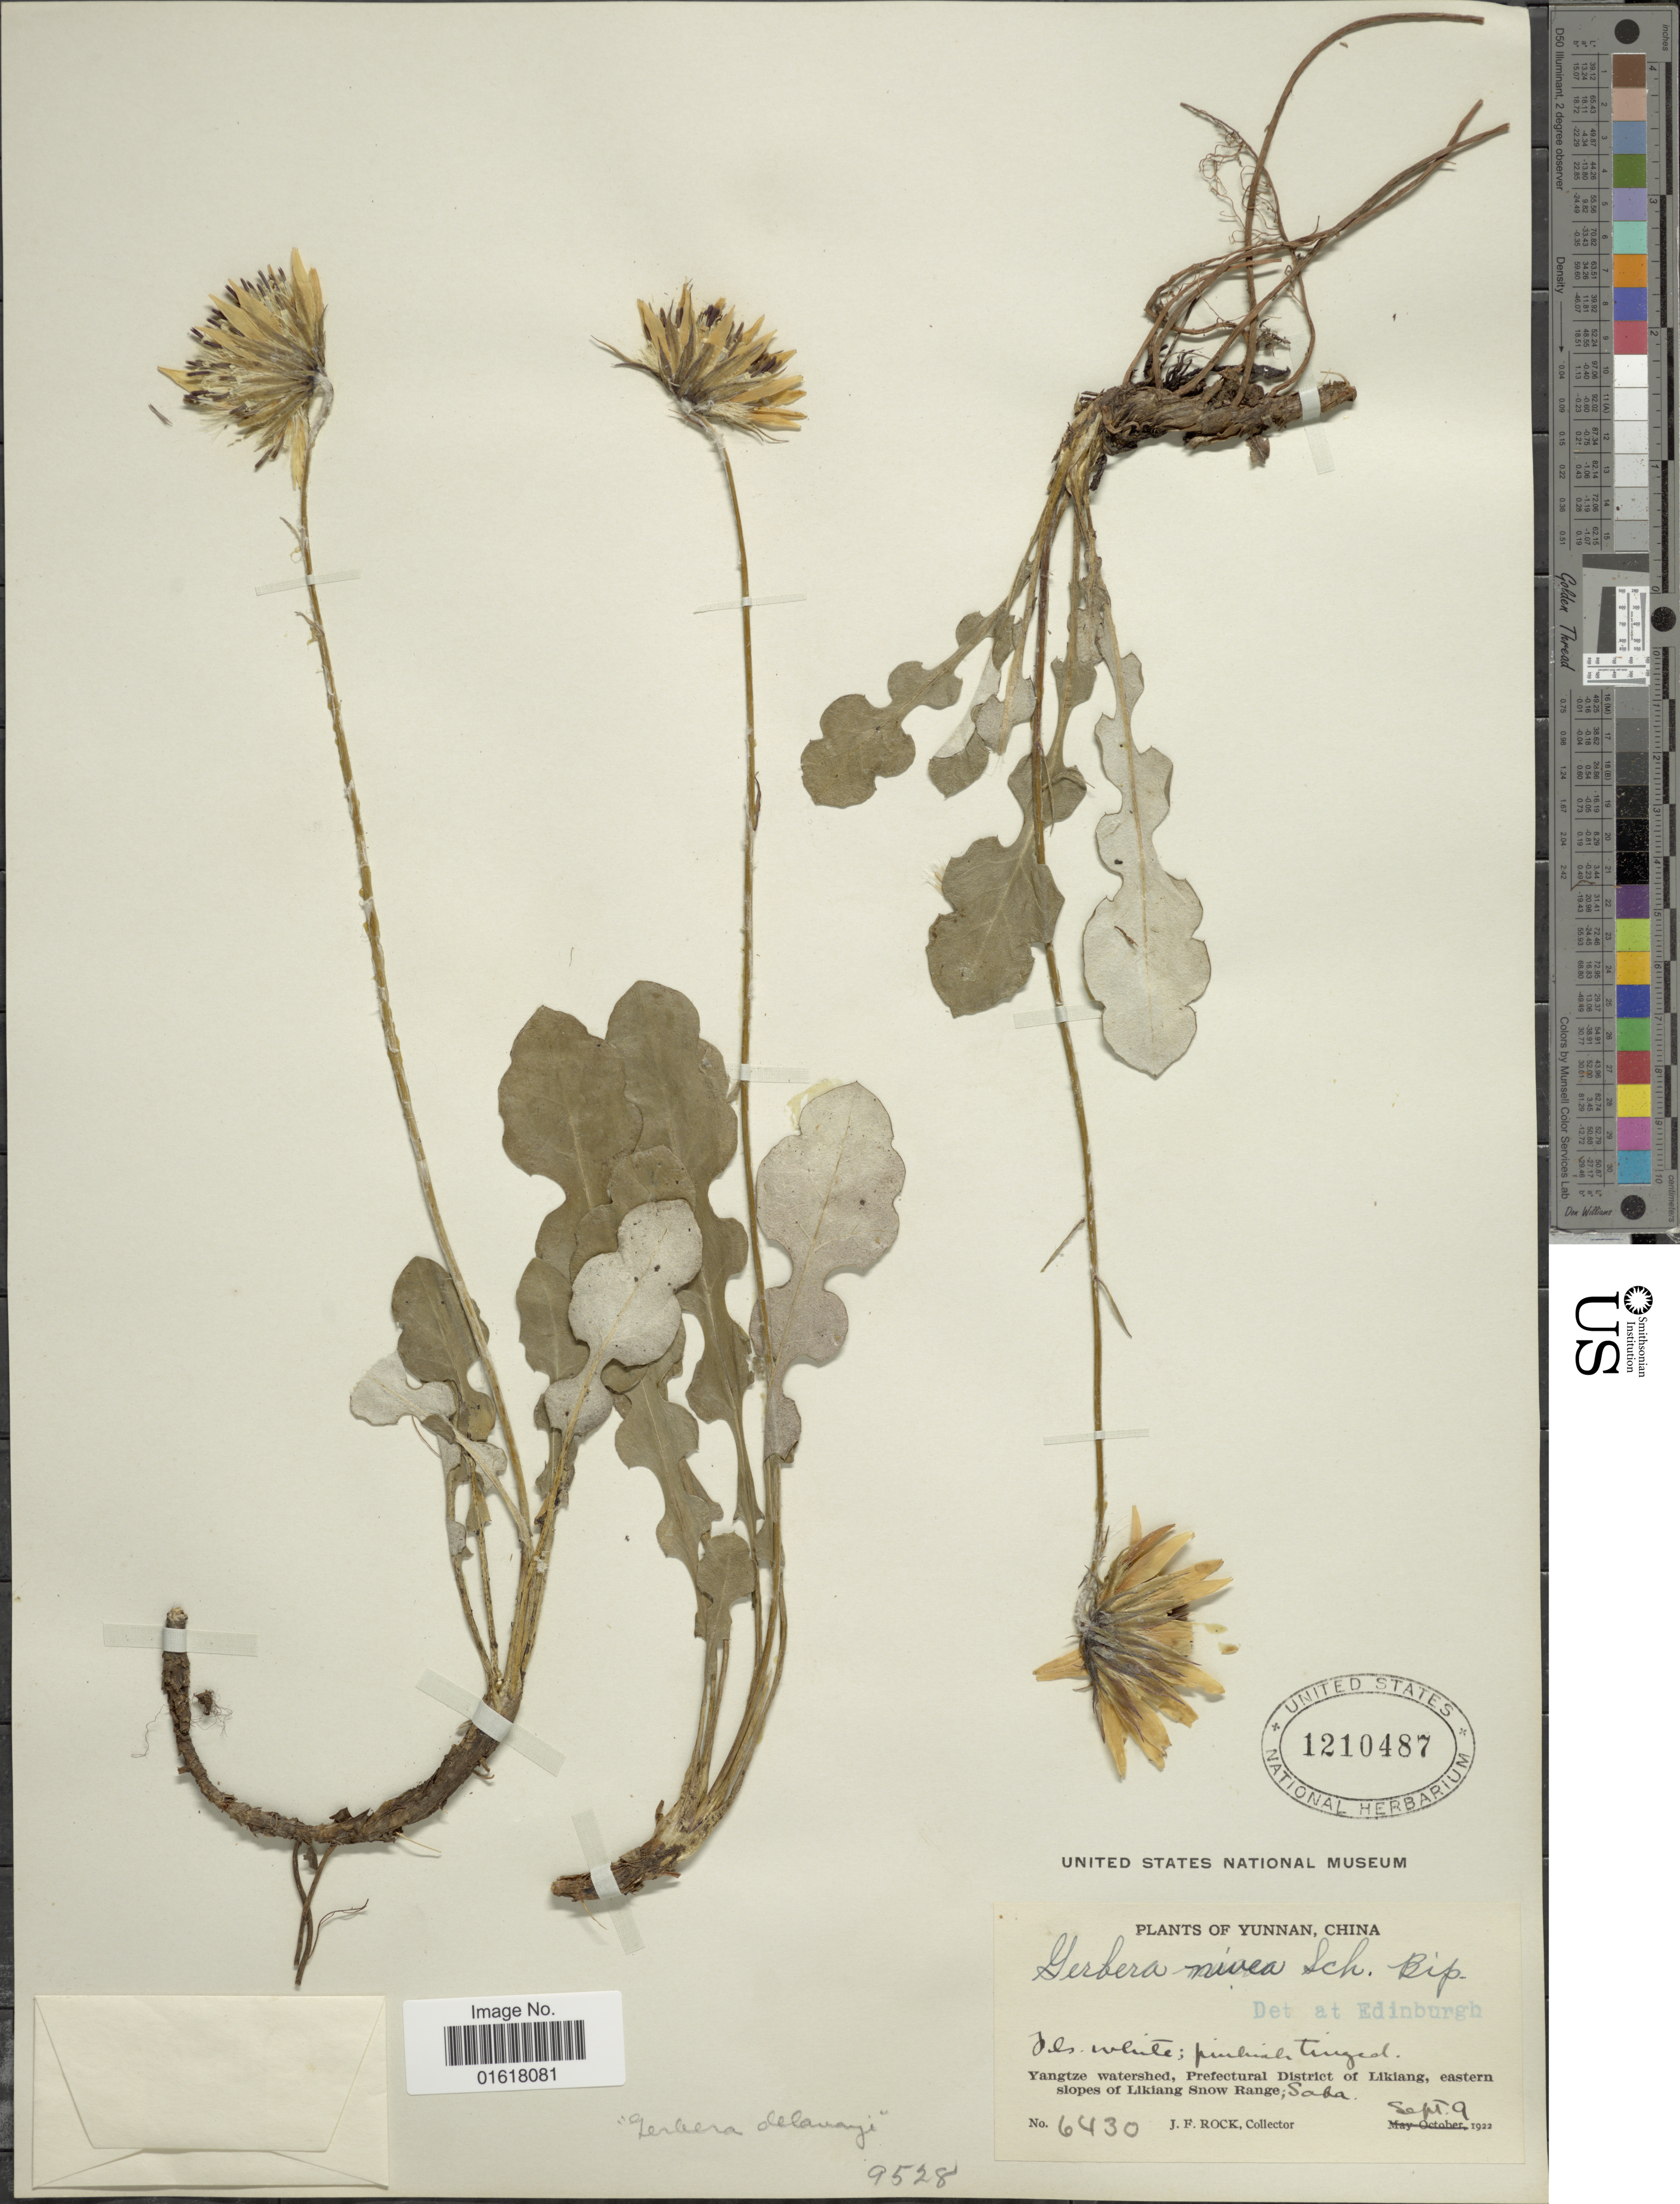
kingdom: Plantae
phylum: Tracheophyta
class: Magnoliopsida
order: Asterales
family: Asteraceae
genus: Gerbera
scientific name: Gerbera nivea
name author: (DC.) Sch. Bip.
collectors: J. Rock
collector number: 6430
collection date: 1922-09-09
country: China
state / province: Yunnan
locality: Yangtze watershed, Prefectural District of Likiang, eastern slopes of Likiang Snow Range; Saba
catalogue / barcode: US 1210487